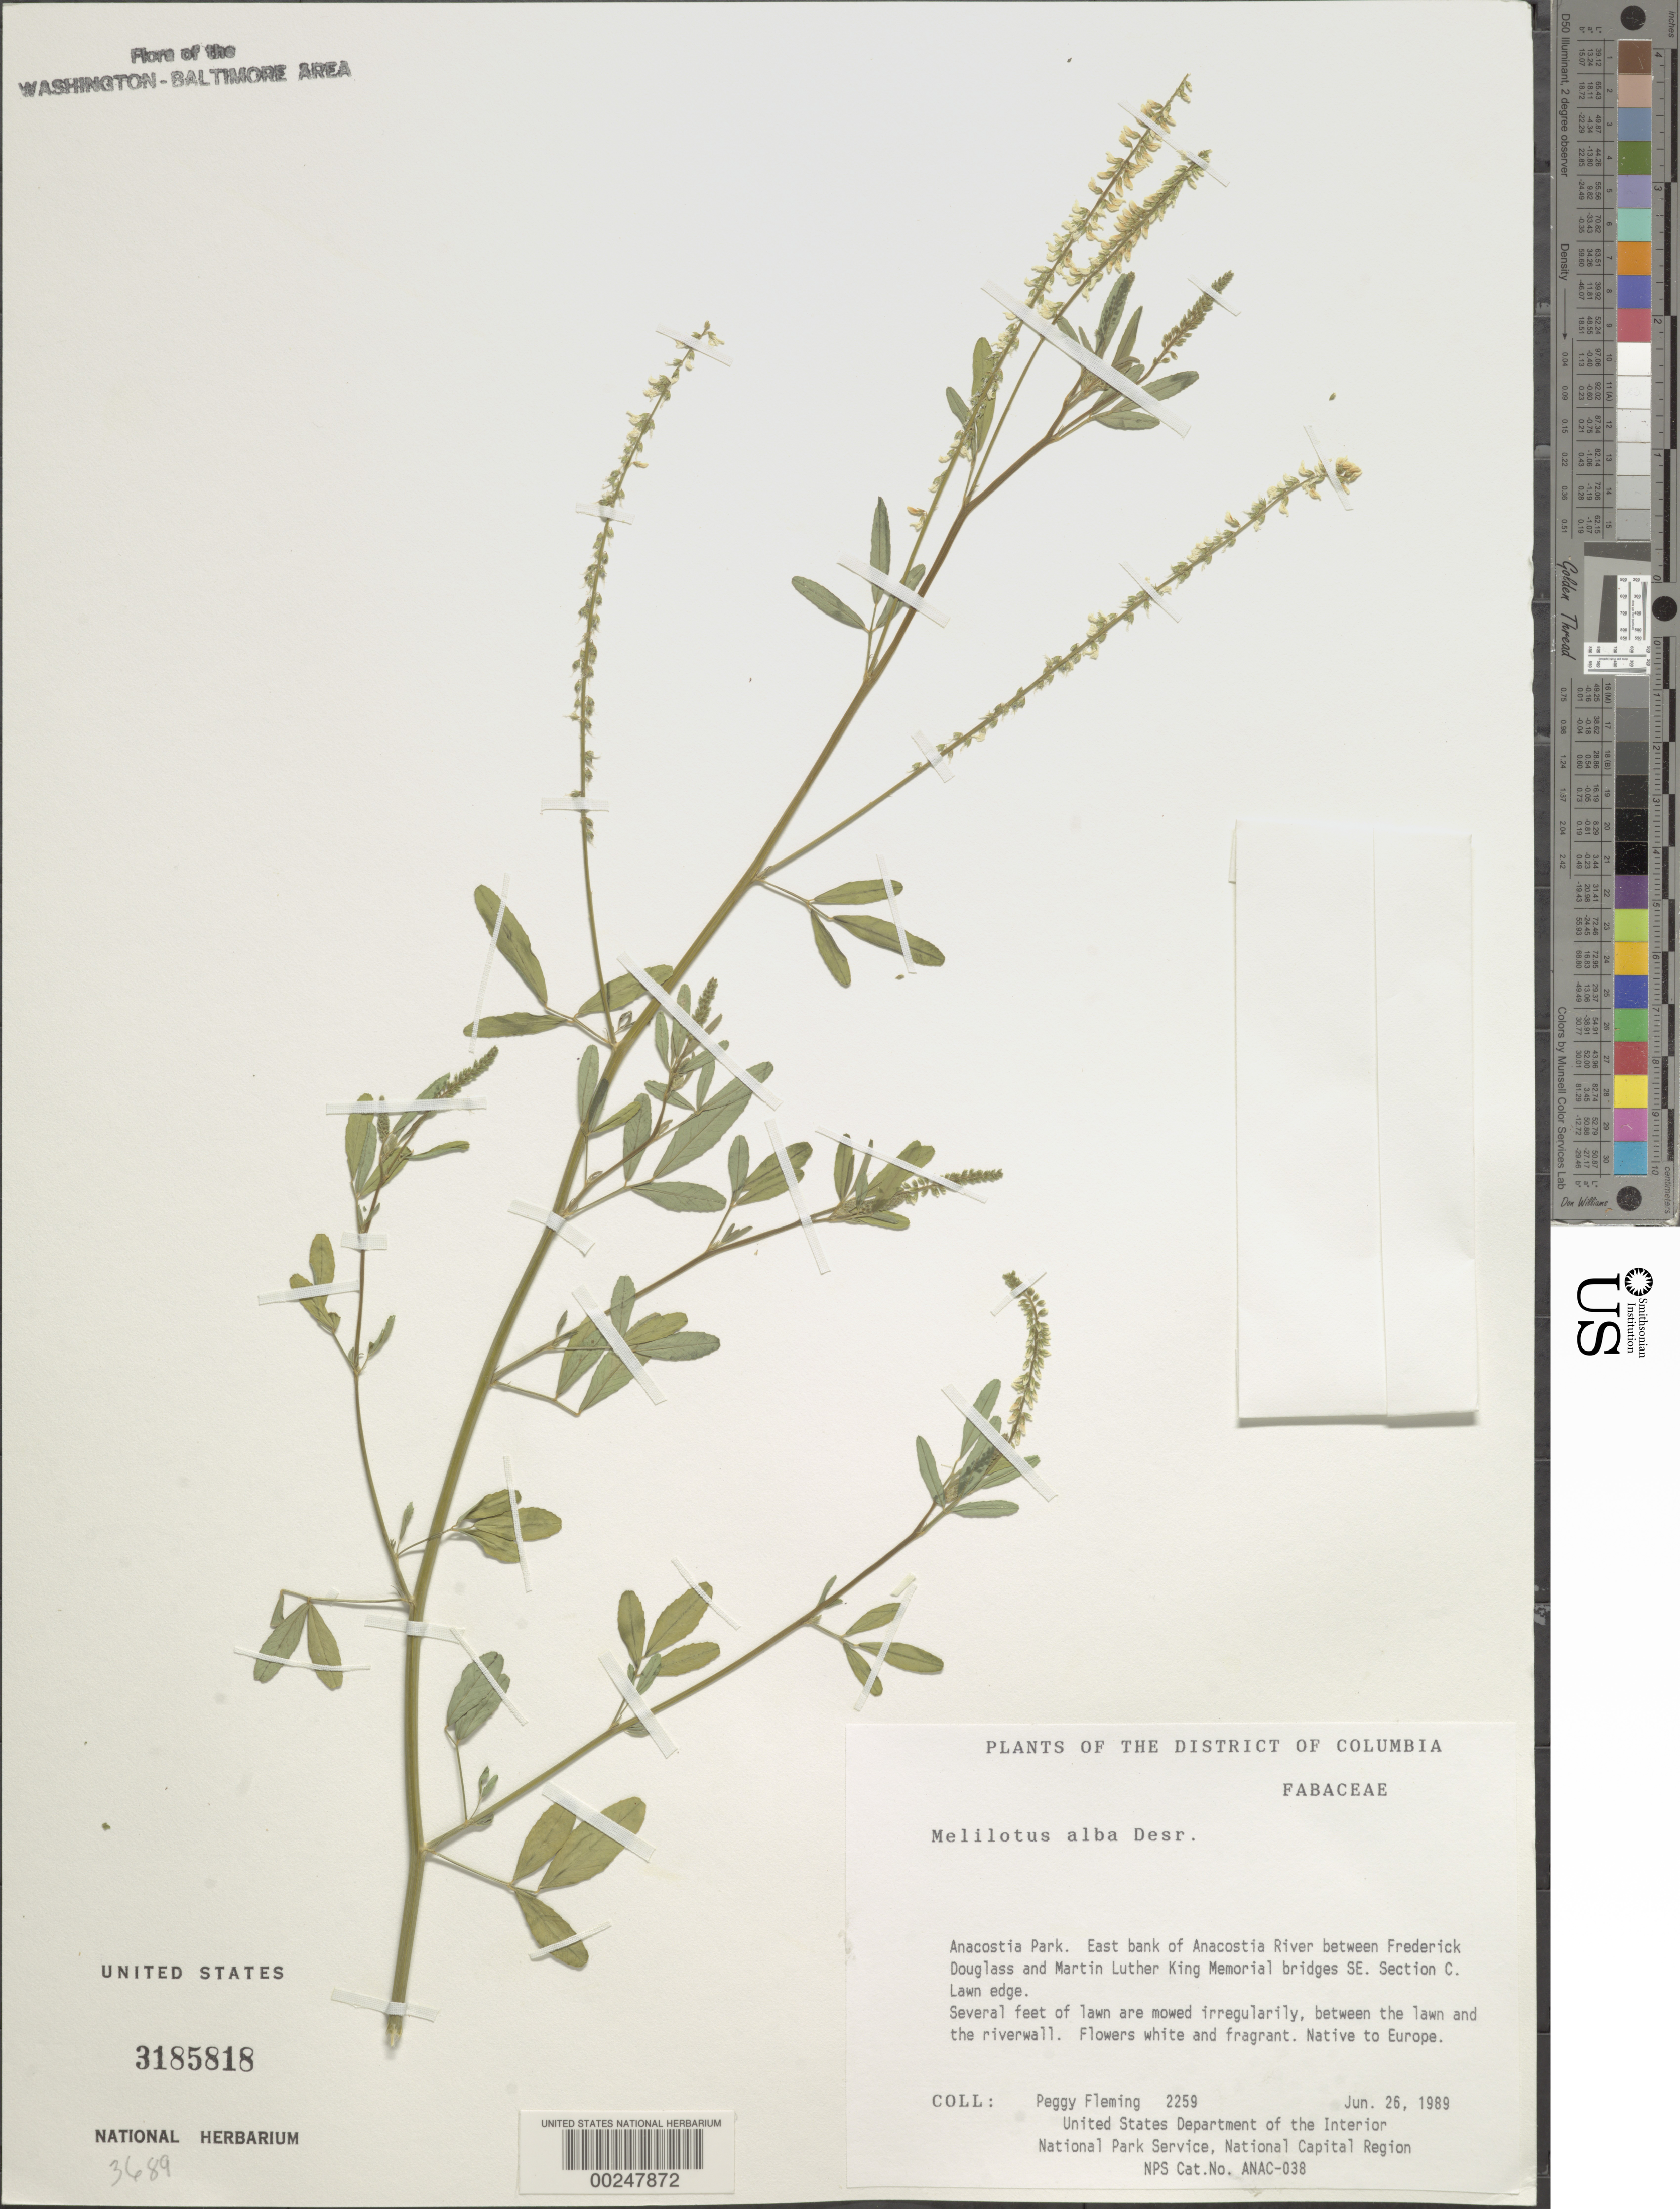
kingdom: Plantae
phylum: Tracheophyta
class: Magnoliopsida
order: Fabales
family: Fabaceae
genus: Melilotus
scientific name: Melilotus albus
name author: Medik.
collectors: P. Fleming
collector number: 2259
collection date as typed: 26 Jun 1989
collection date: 1989-06-26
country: United States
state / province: District of Columbia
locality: Anacostia Park, E bank of Anacostia River between Frederick Douglass and Martin Luther King Memorial Bridges SE, Section C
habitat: Between lawn and the river wall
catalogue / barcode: US 3185818